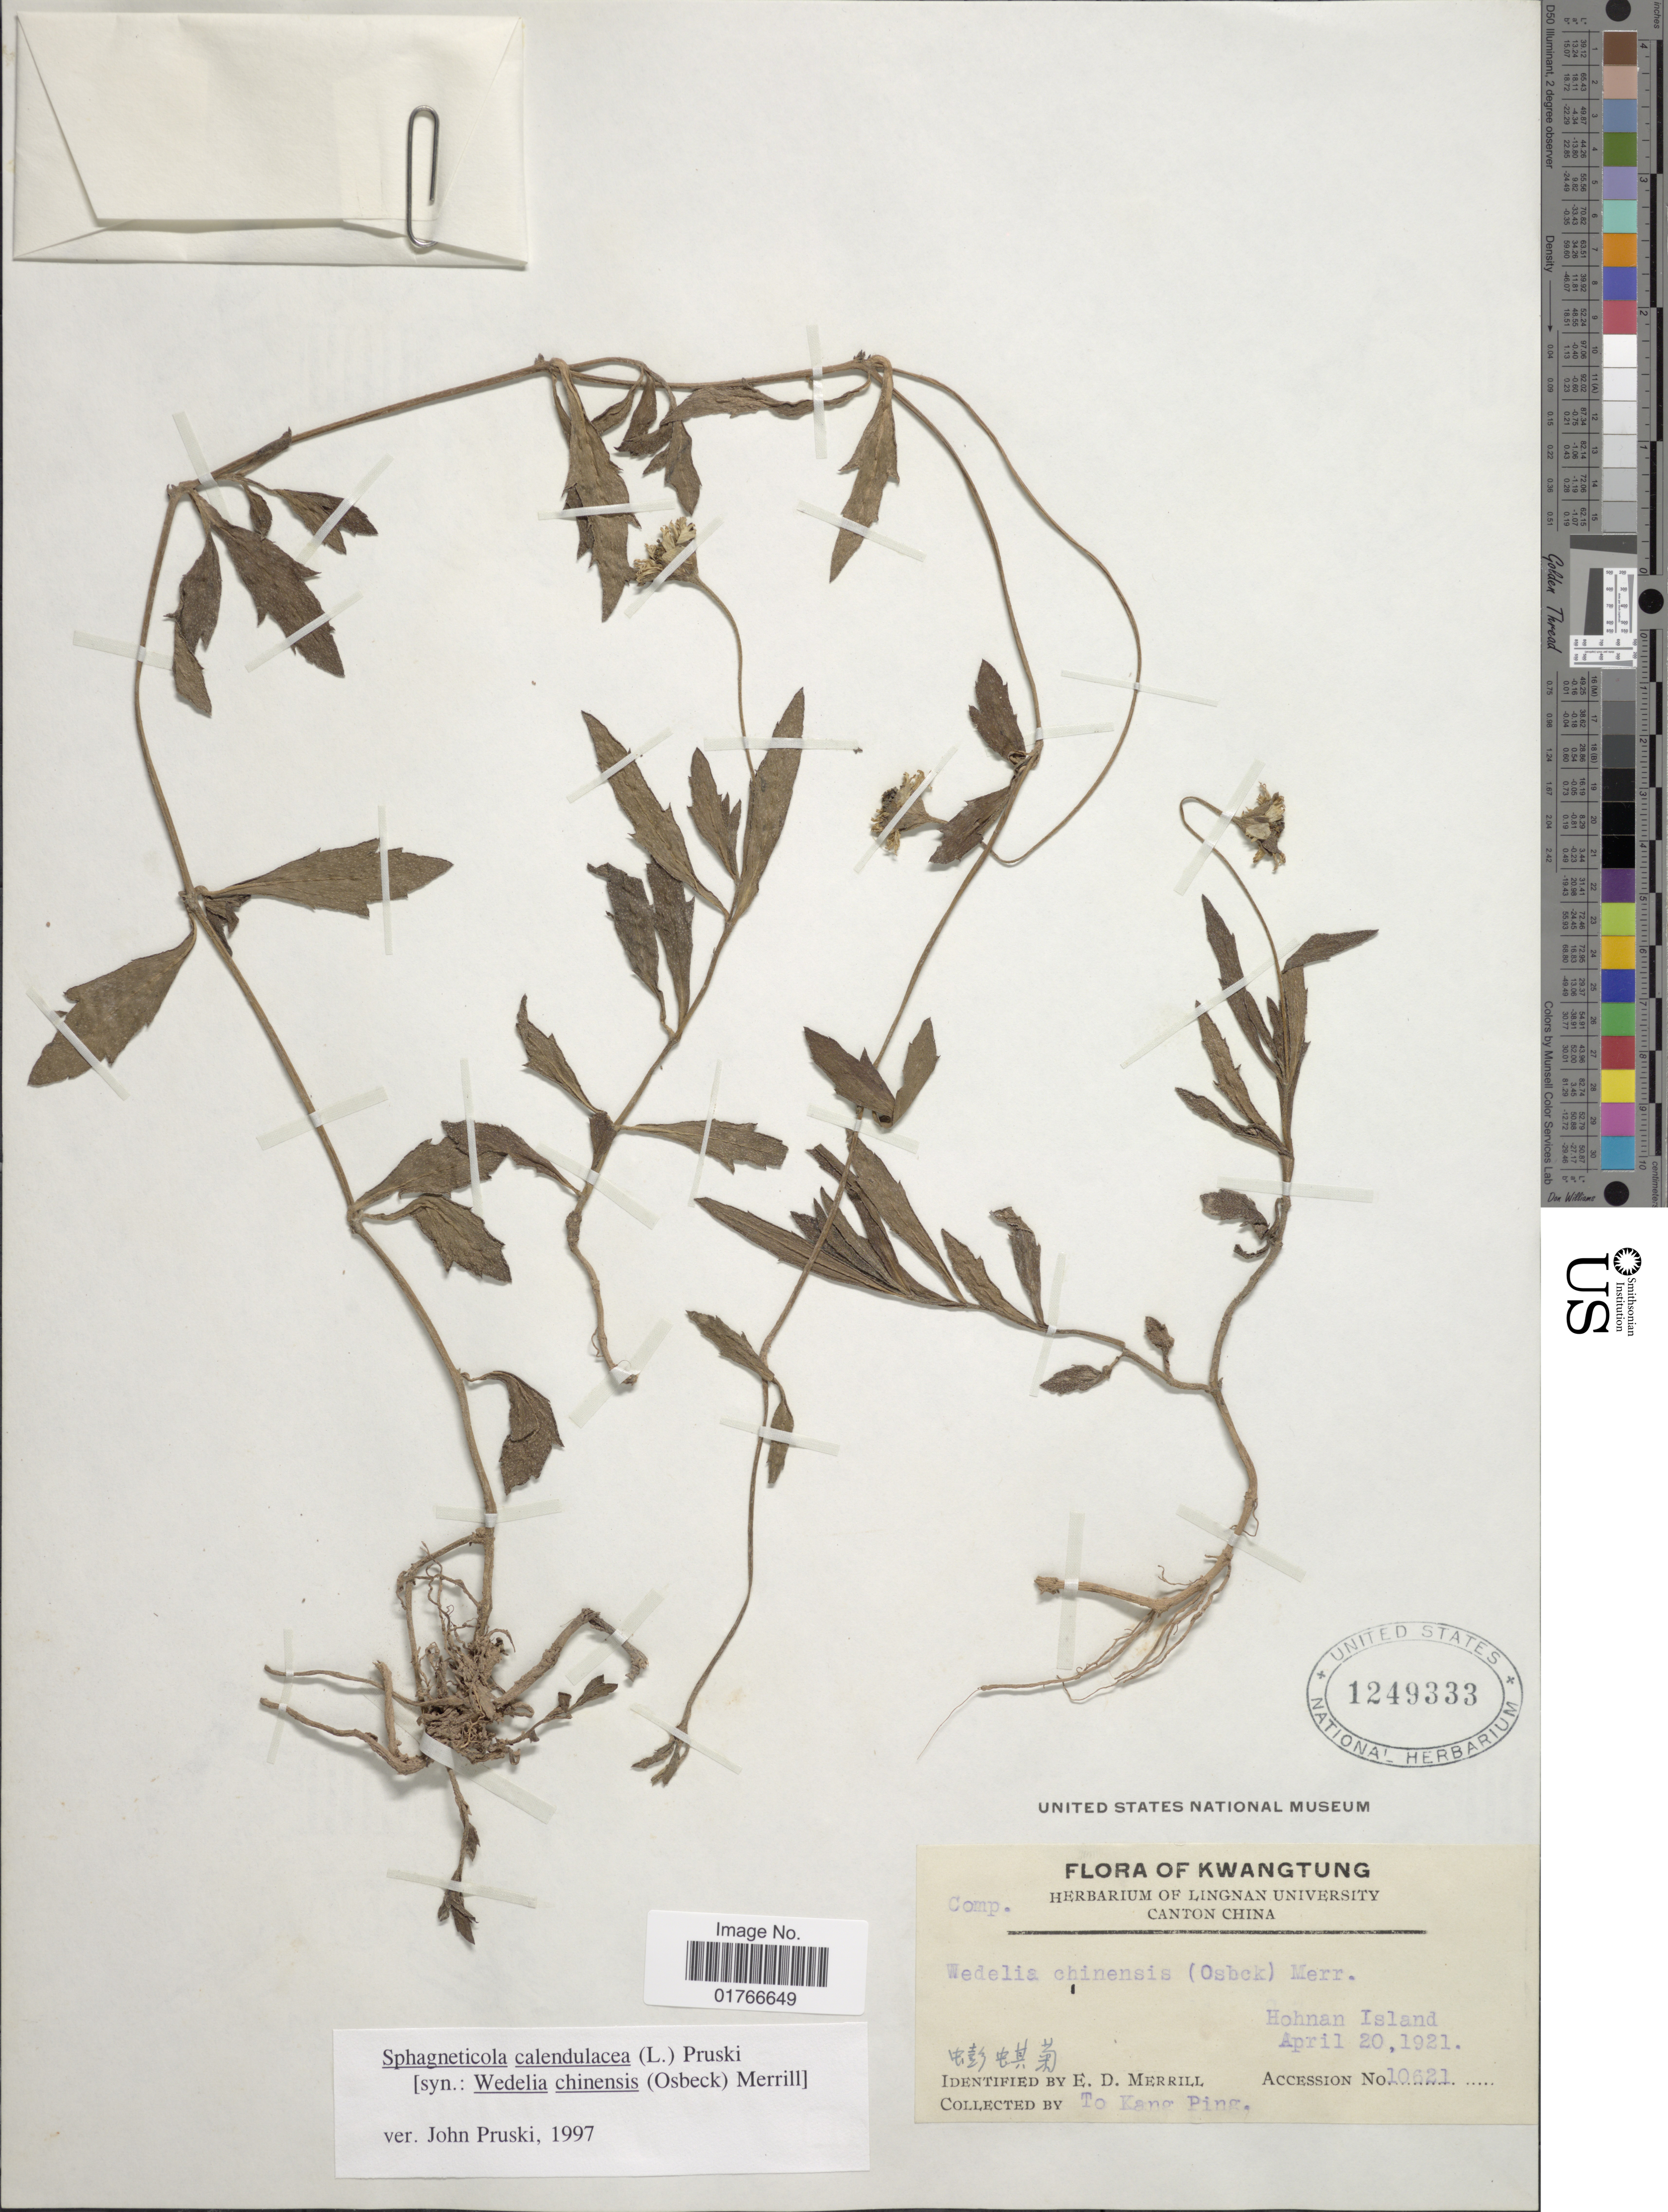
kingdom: Plantae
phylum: Tracheophyta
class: Magnoliopsida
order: Asterales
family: Asteraceae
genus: Sphagneticola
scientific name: Sphagneticola calendulacea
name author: (L.) Pruski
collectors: T. Ping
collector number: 10621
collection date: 1921-04-20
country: China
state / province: Guangdong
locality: Hohnan Island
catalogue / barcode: US 1249333